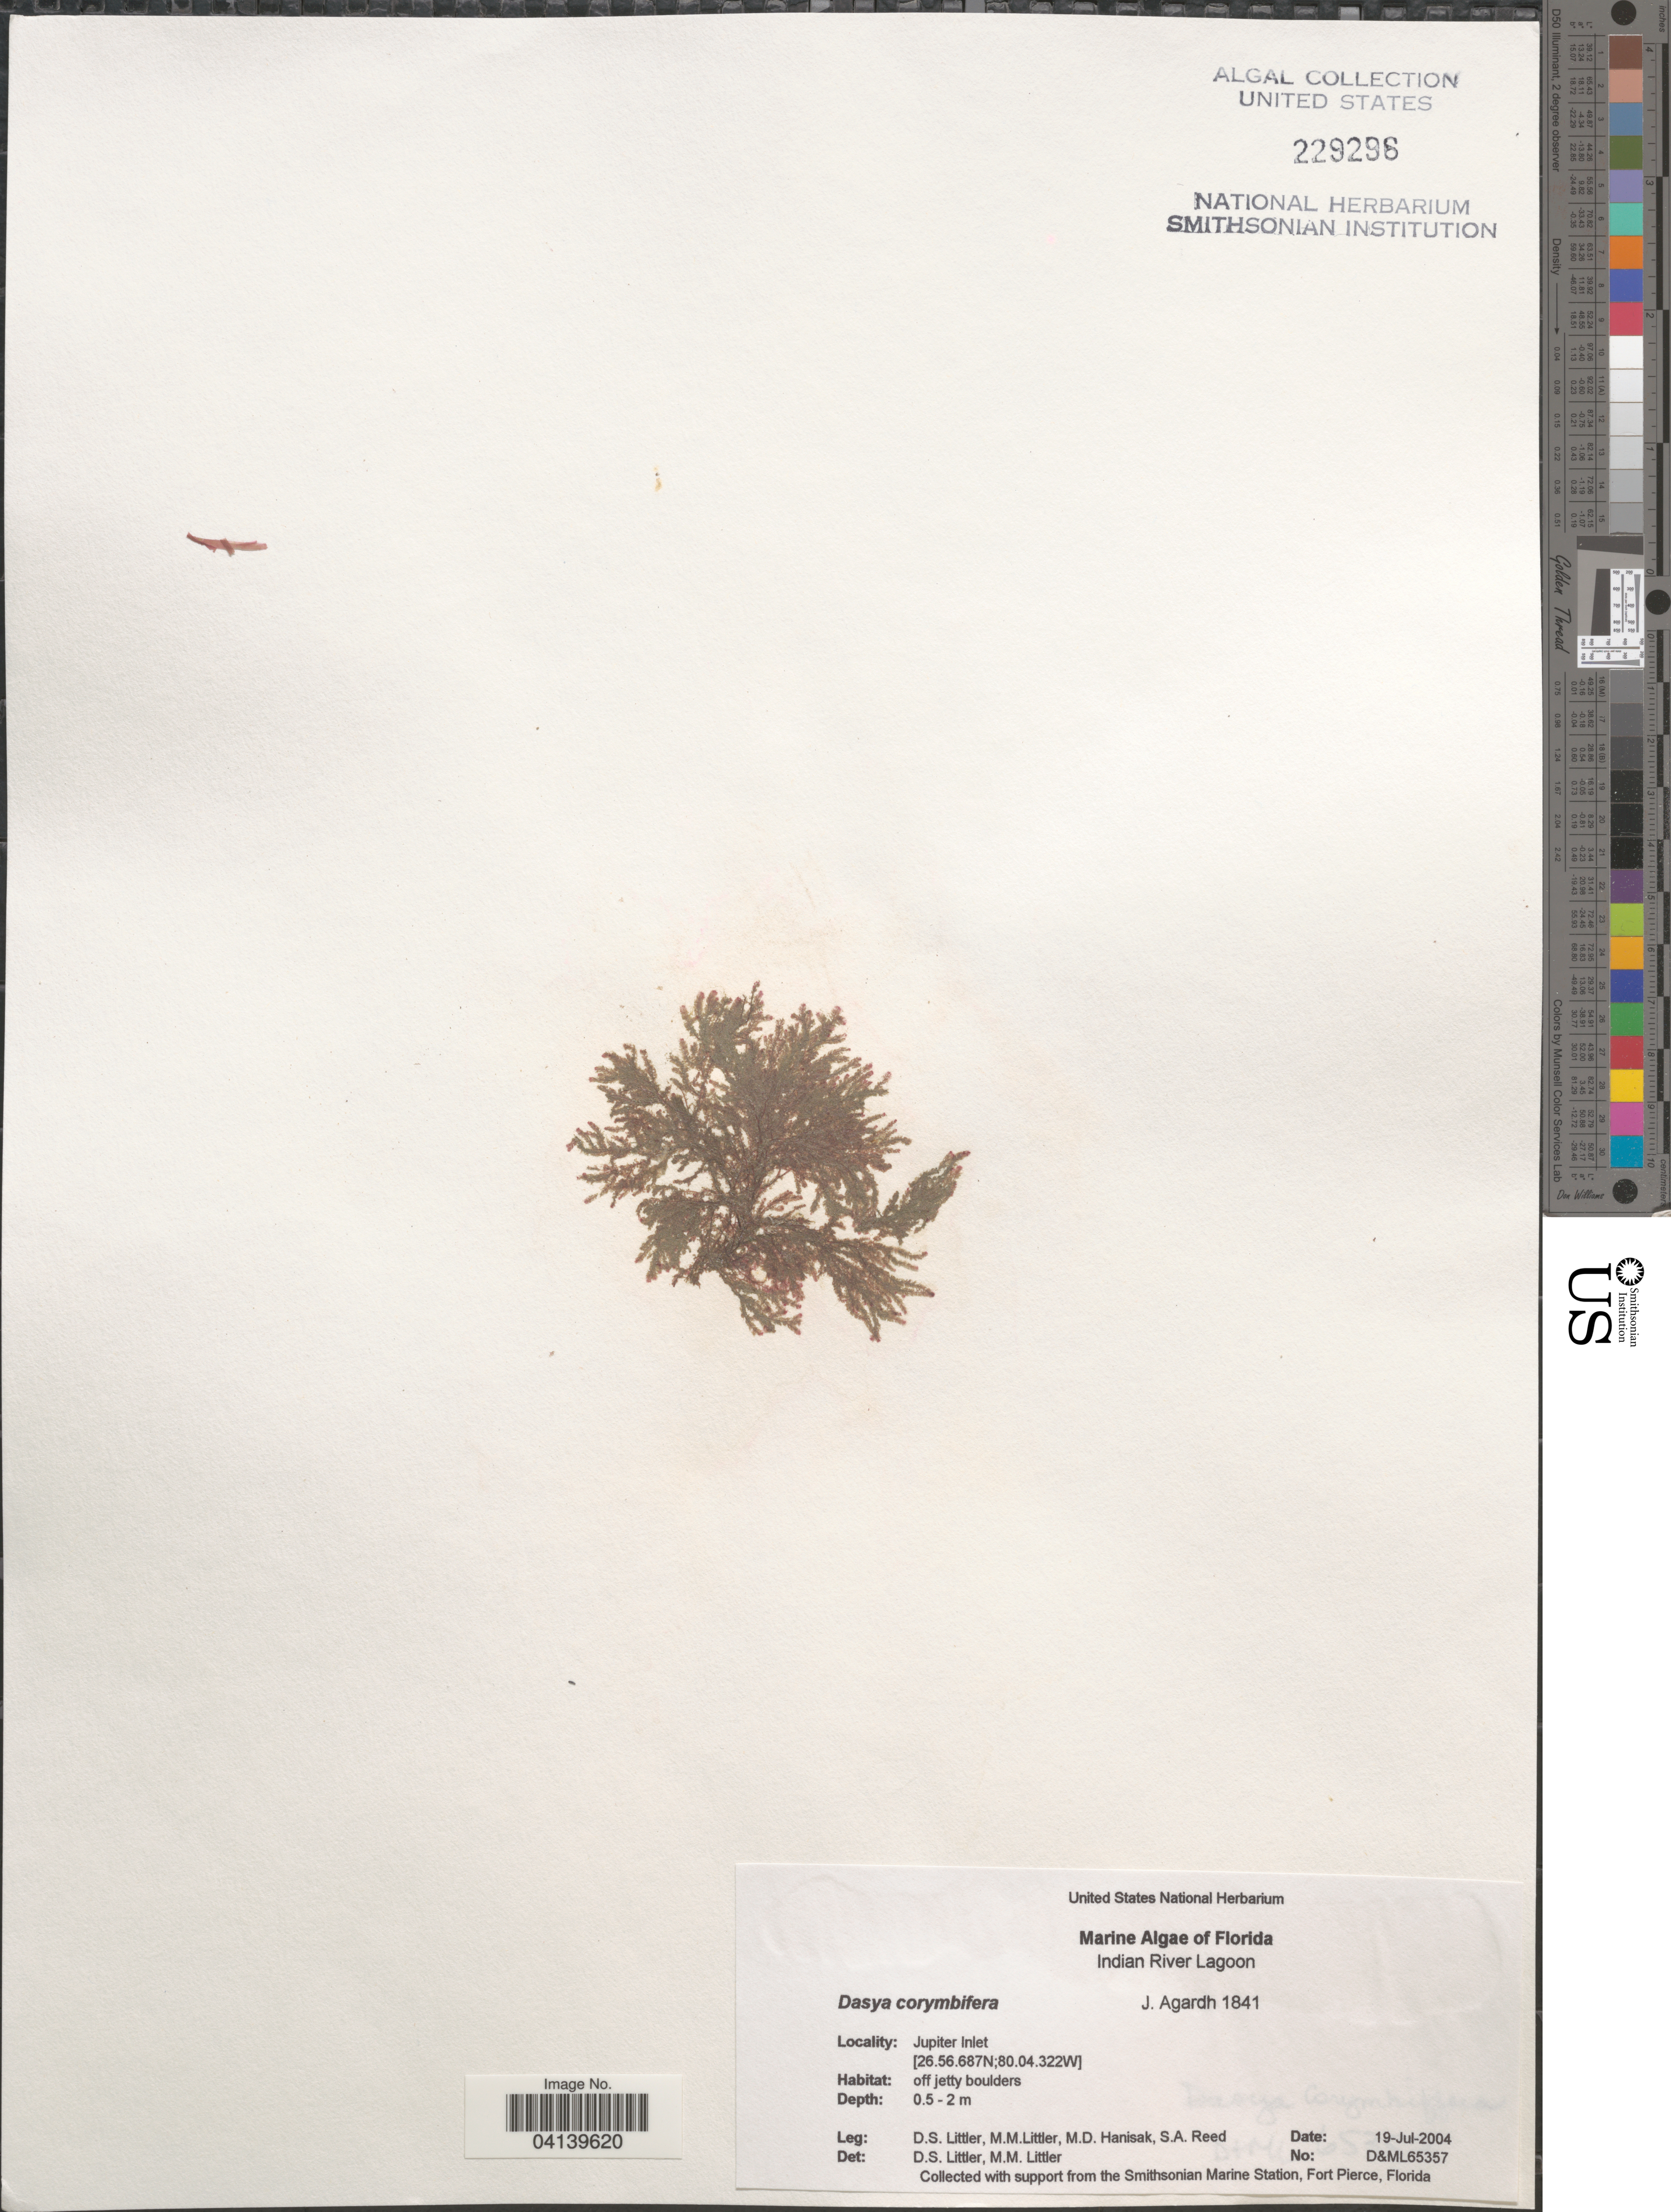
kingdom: Plantae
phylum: Rhodophyta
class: Florideophyceae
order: Ceramiales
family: Dasyaceae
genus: Dasya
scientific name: Dasya corymbifera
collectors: D. S. Littler, M. Hanisak & S. Reed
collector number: D&ML65357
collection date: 2004-07-19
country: United States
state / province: Florida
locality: Indian River Lagoon. Jupiter Inlet.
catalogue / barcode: US 229296